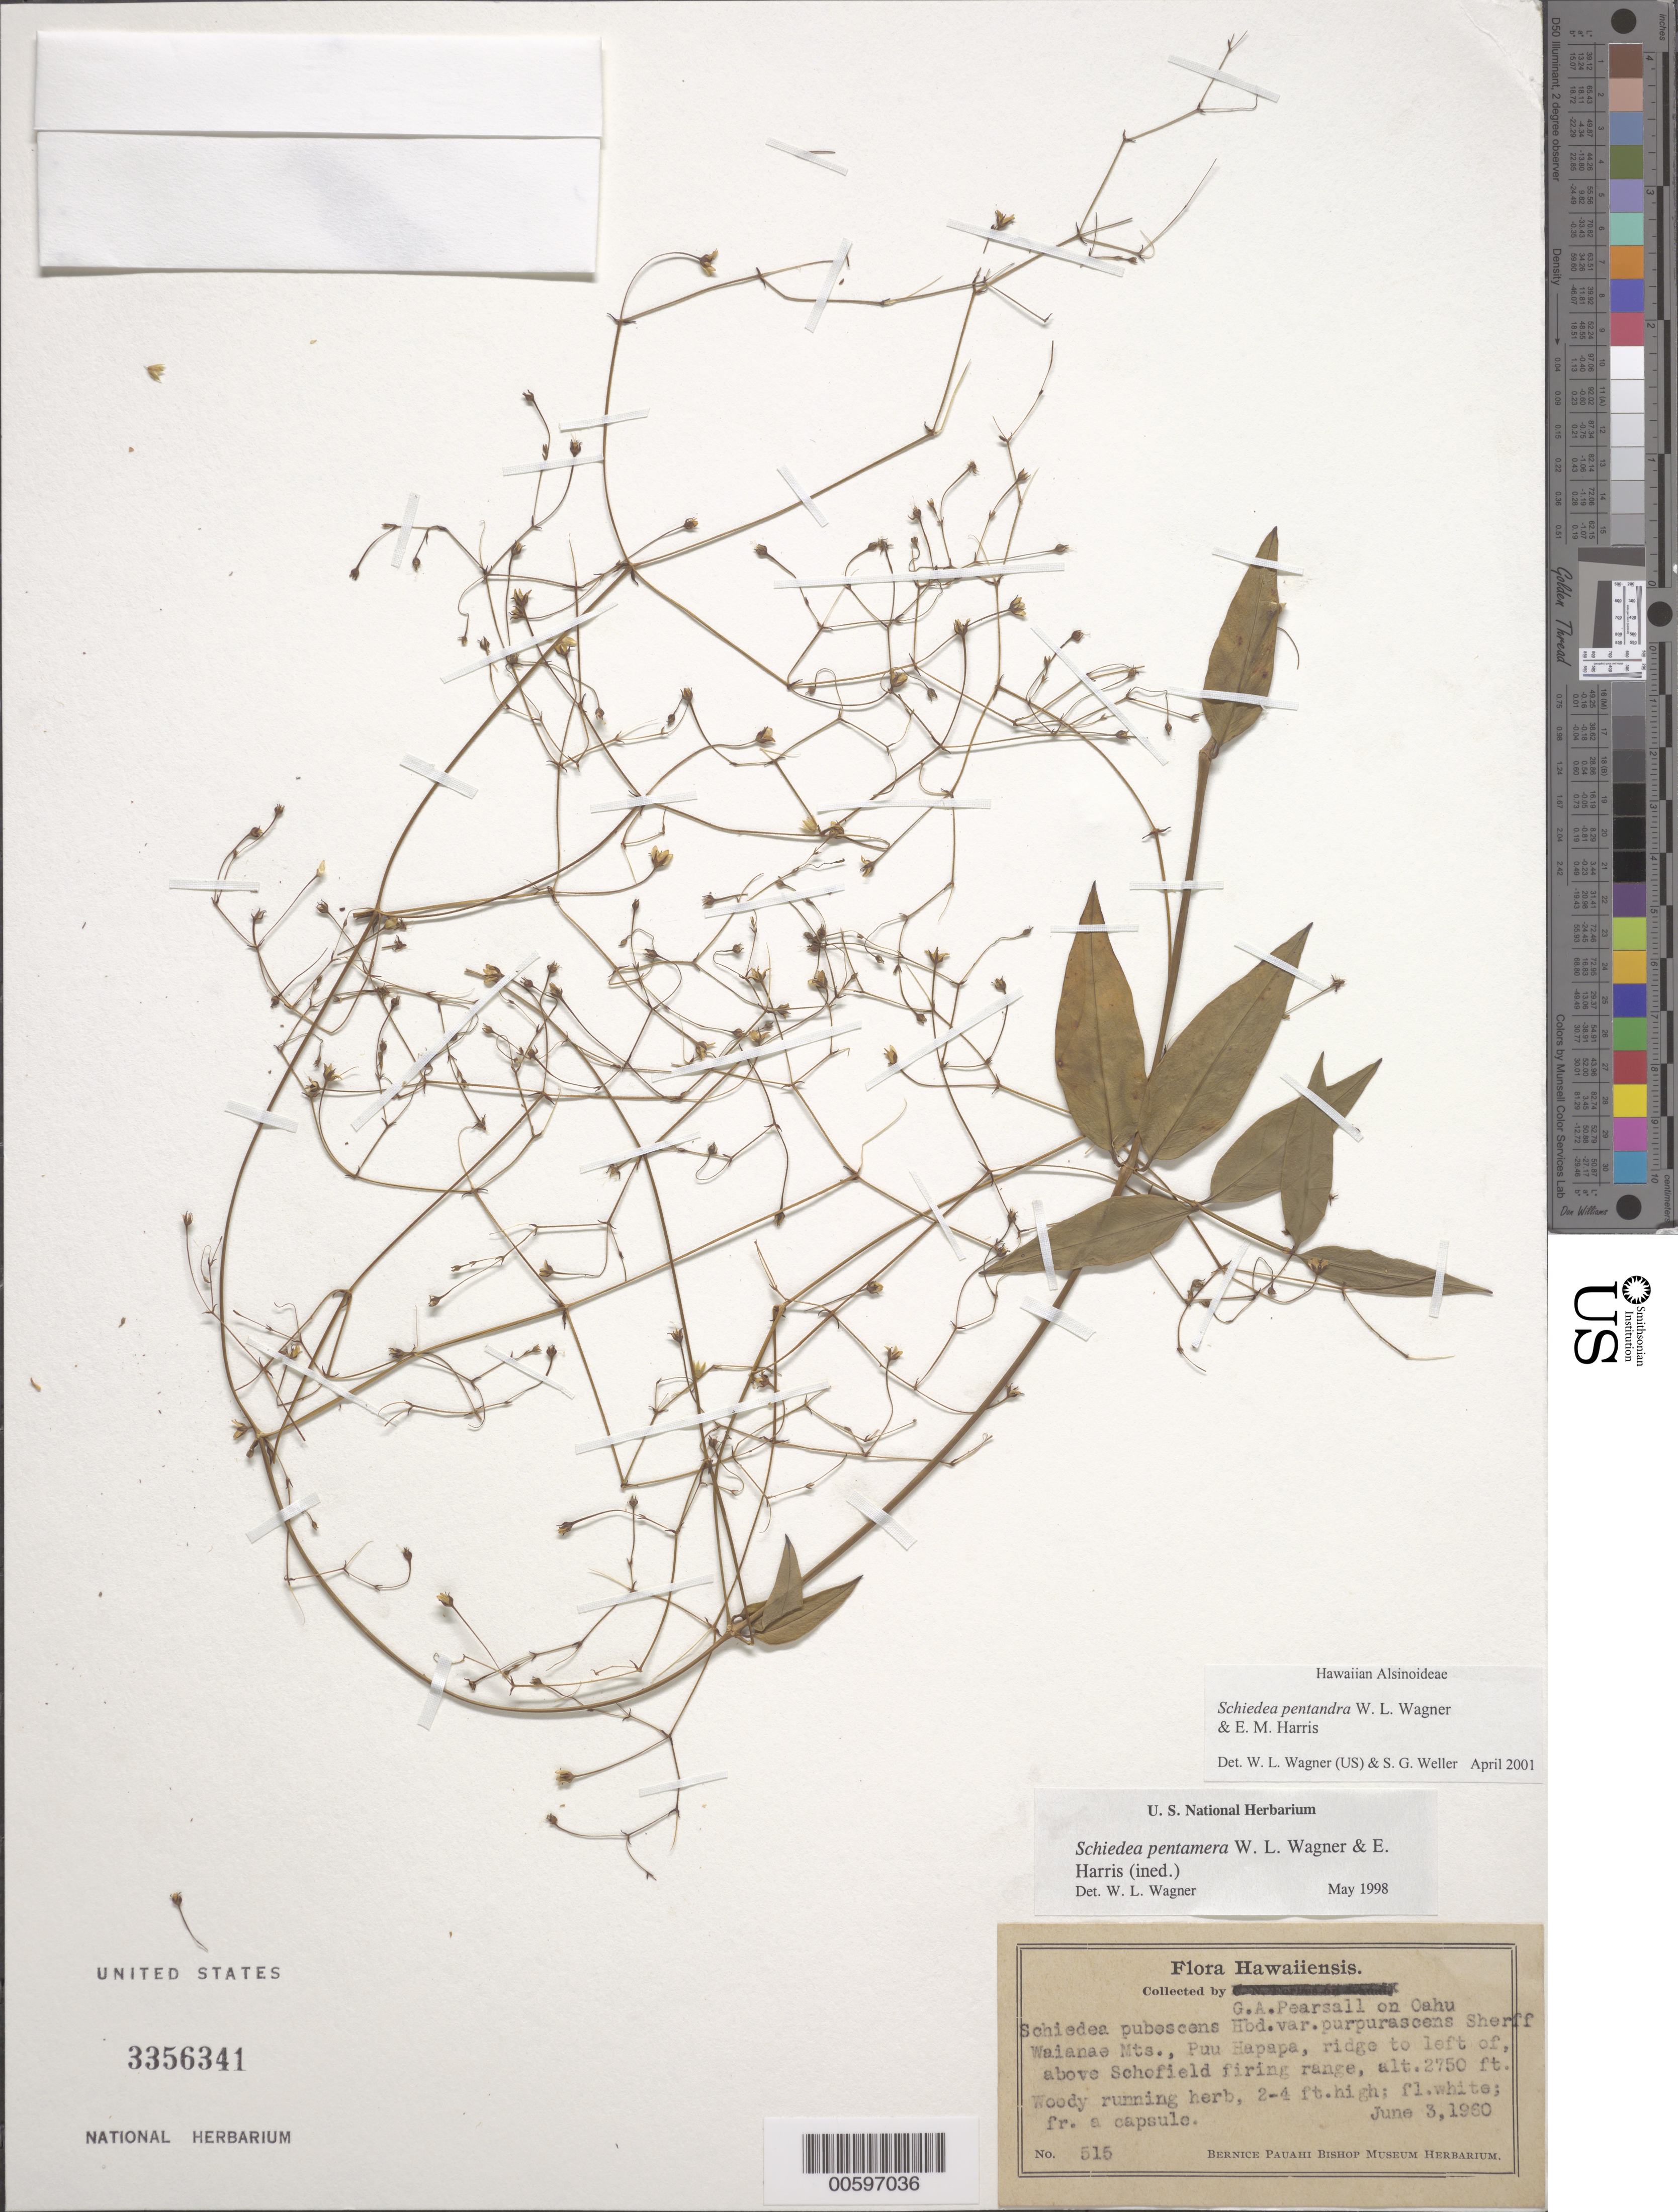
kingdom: Plantae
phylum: Tracheophyta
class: Magnoliopsida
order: Caryophyllales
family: Caryophyllaceae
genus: Schiedea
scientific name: Schiedea pentandra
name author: W.L. Wagner & E.M. Harris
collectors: G. Pearsall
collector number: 515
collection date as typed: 3 Jun 1960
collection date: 1960-06-03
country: United States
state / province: Hawaii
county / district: Honolulu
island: Oahu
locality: Waianae Mts, Puu Hapapa, ridge to left of, above Schofield firing range.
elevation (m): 838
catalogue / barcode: US 3356341